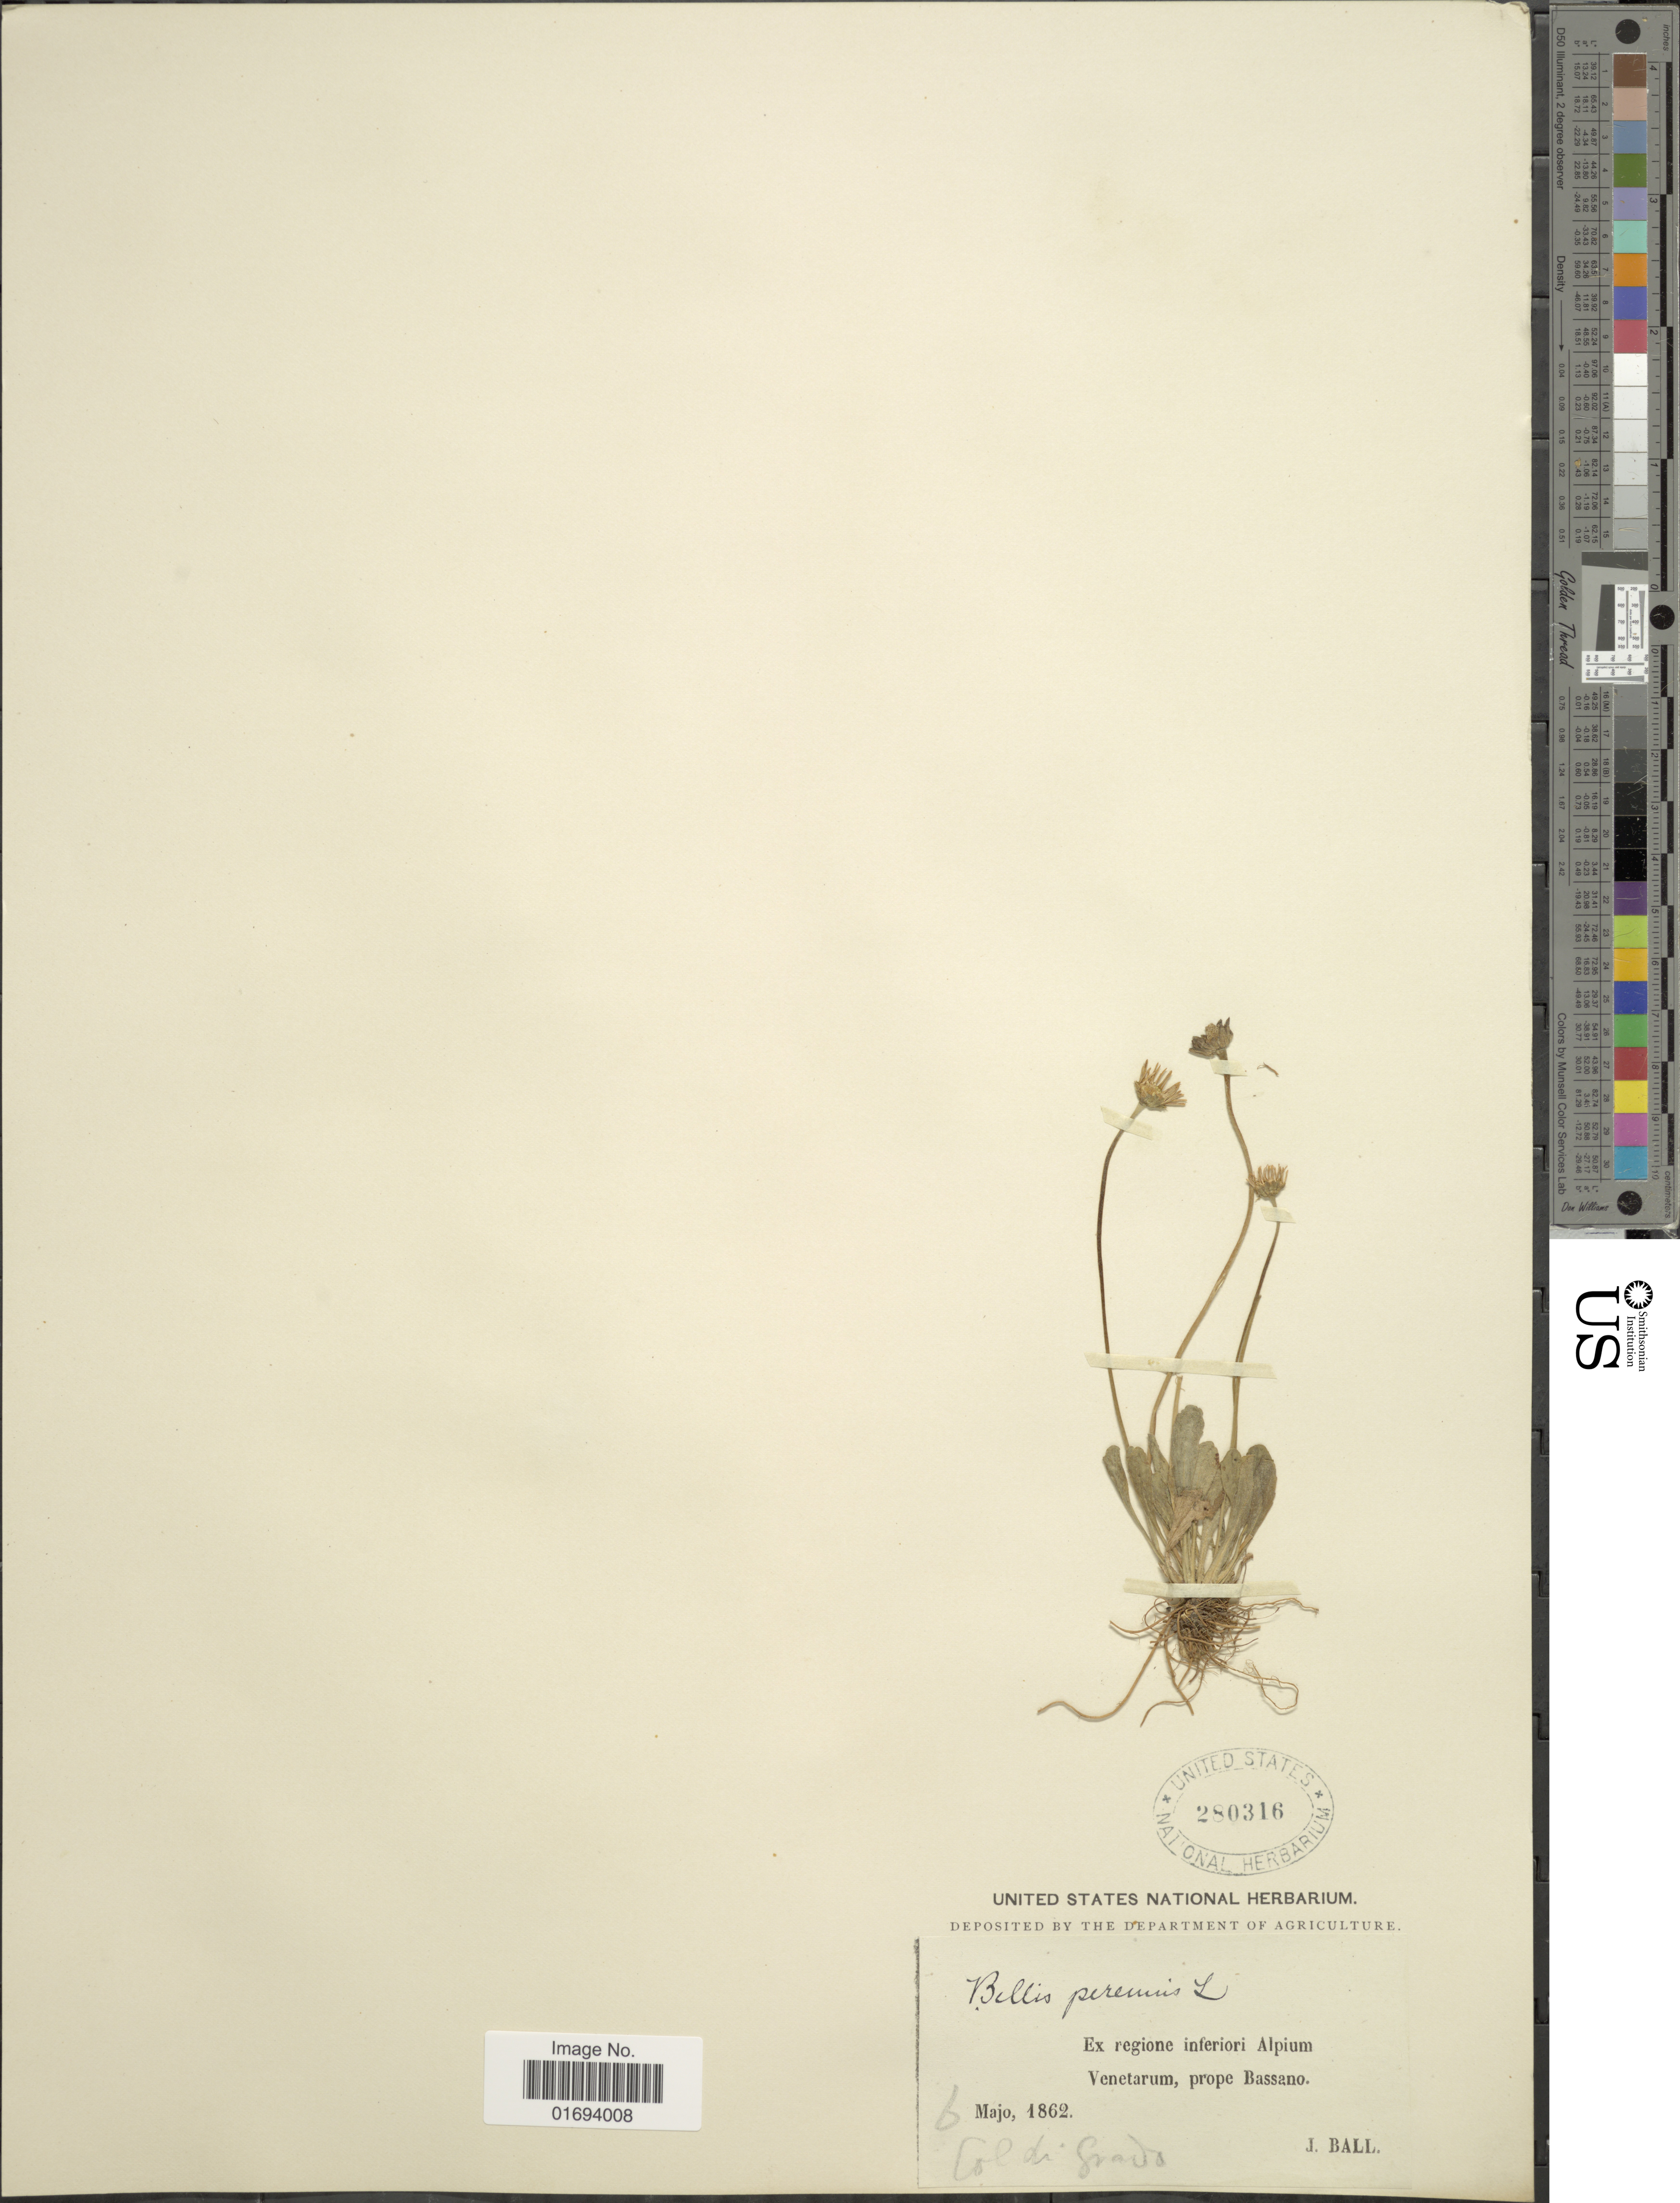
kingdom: Plantae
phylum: Tracheophyta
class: Magnoliopsida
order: Asterales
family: Asteraceae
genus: Bellis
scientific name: Bellis perennis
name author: L.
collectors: J. Ball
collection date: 1862-05-06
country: Italy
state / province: Veneto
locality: Ex regione inferiori Alpium. Venetarum, prope Bassano. Col di Grado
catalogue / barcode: US 280316